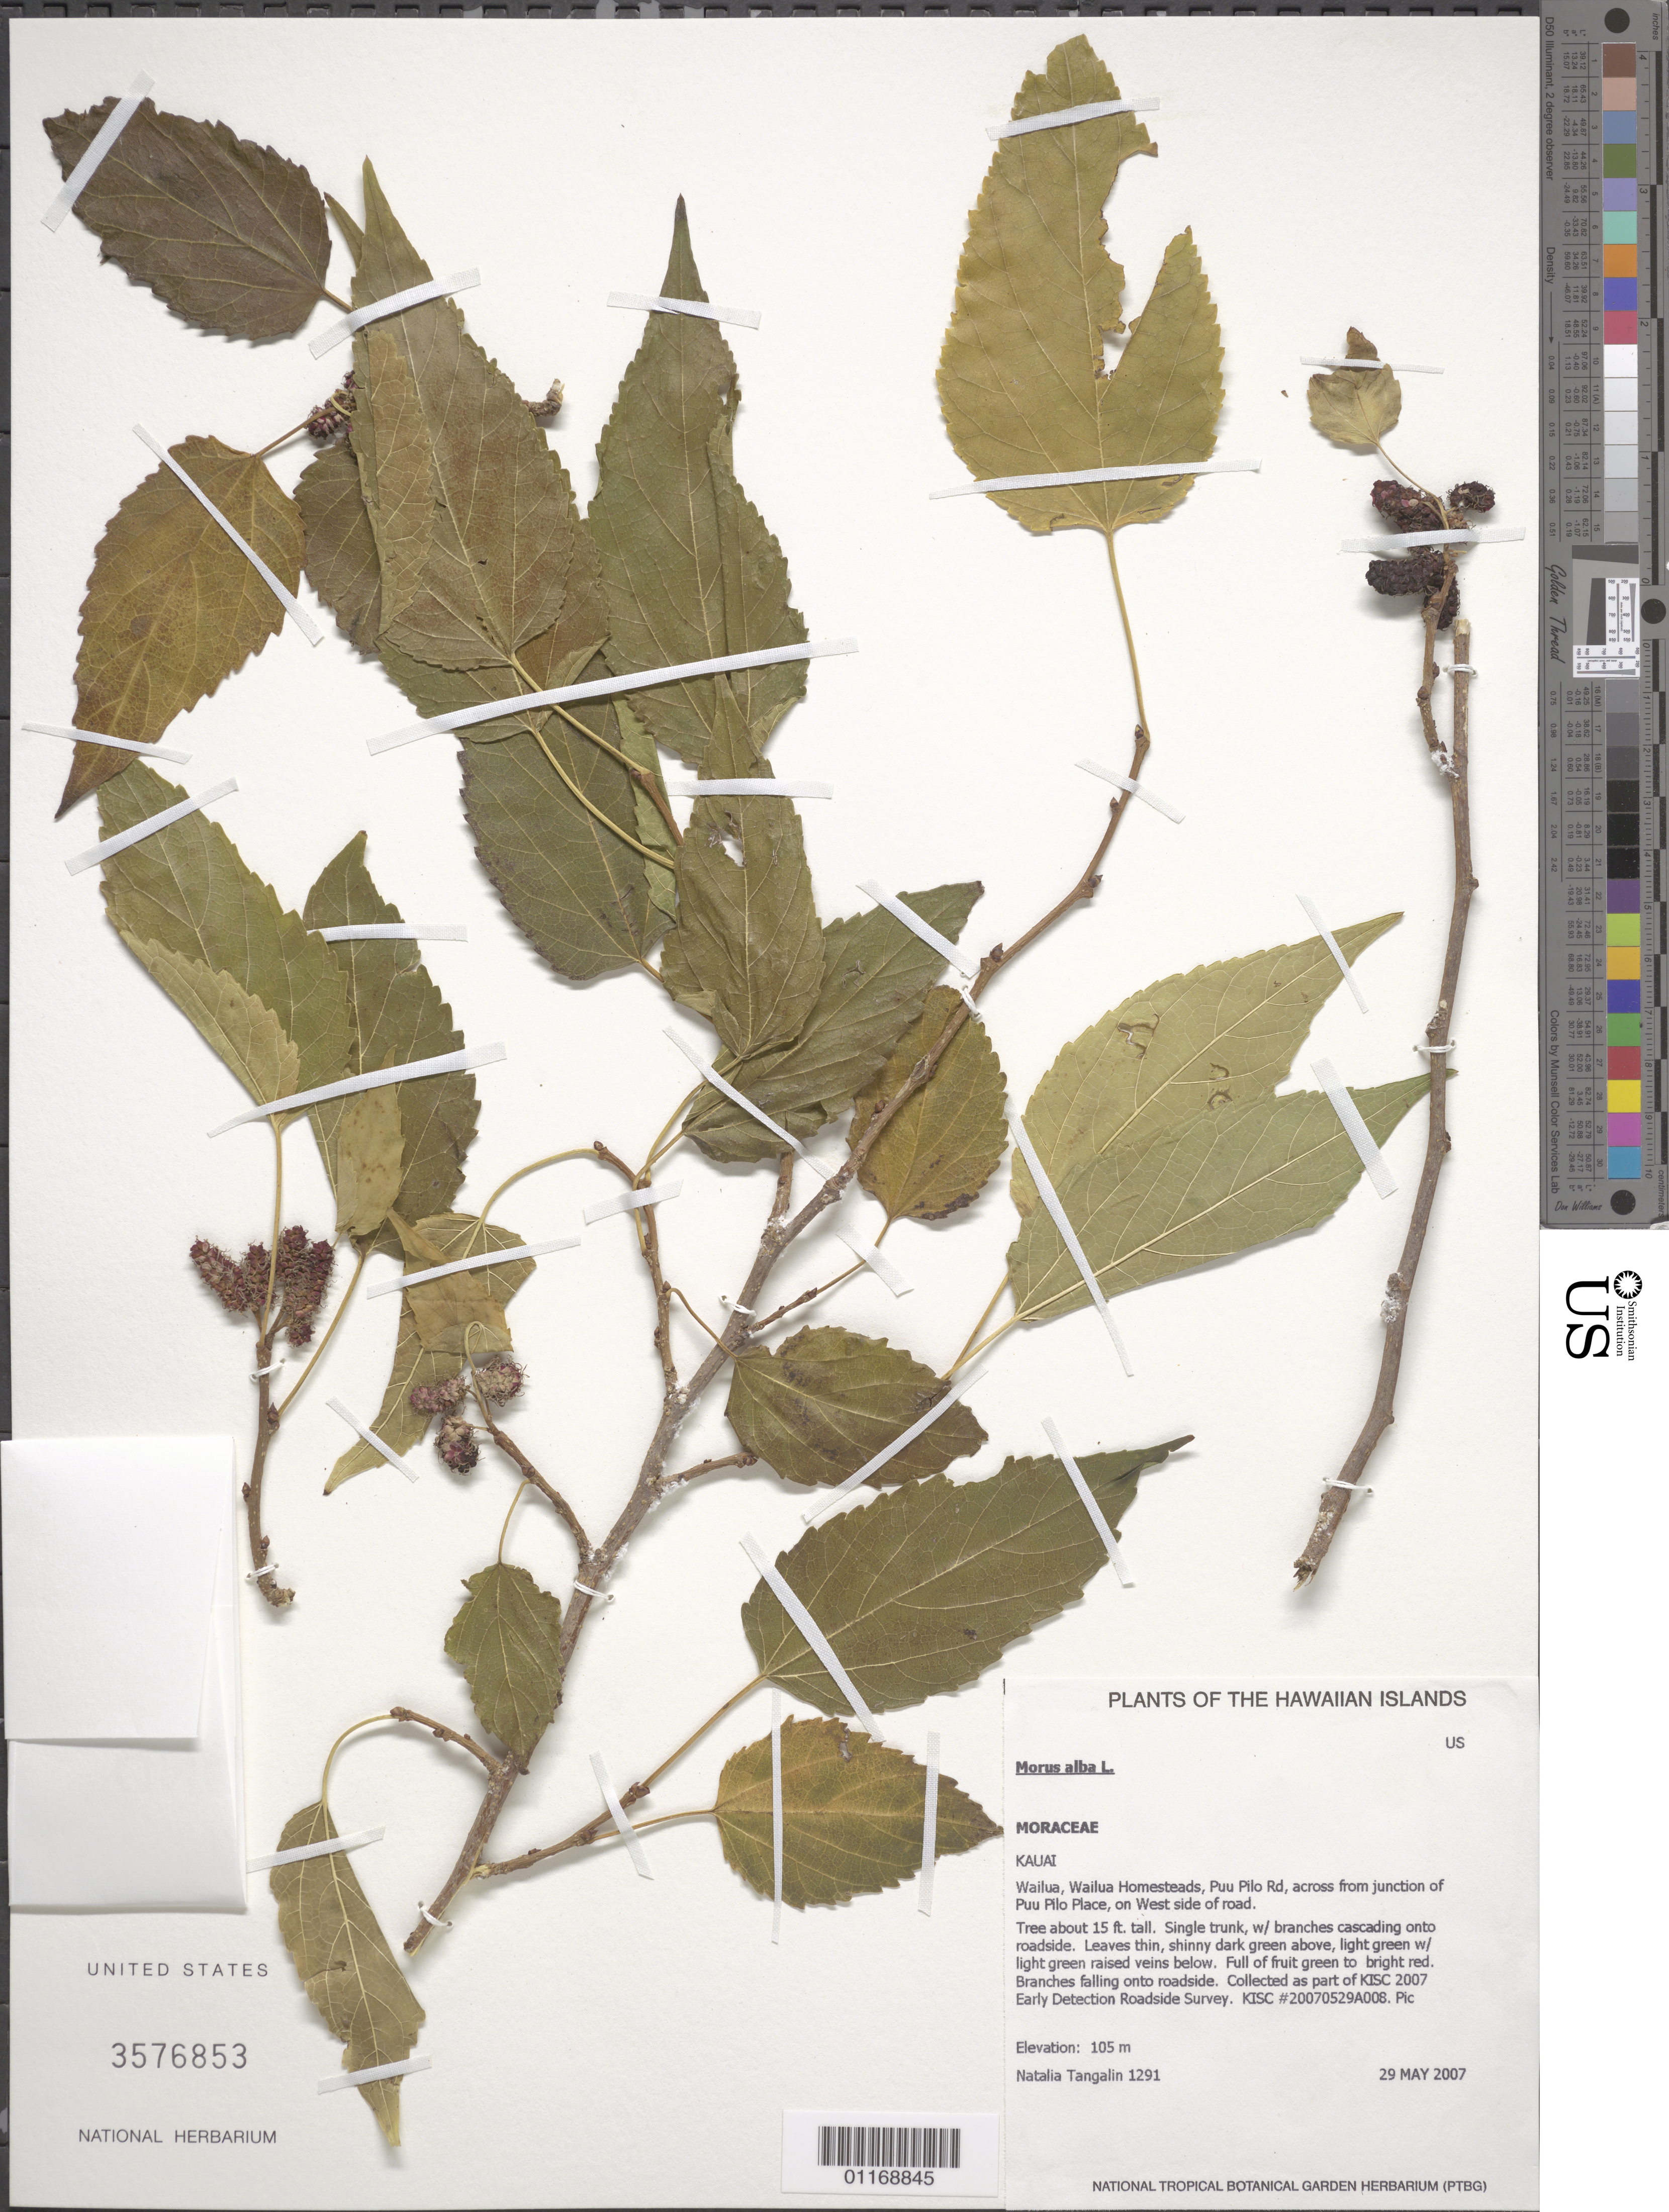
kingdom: Plantae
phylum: Tracheophyta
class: Magnoliopsida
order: Rosales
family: Moraceae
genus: Morus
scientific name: Morus alba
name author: L.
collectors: N. Tangalin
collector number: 1291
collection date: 2007-05-29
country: United States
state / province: Hawaii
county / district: Kauai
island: Kaua'i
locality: Wailua, Wailua Homesteads, Puu Pilo Rd, across from junction of Puu Pilo Place, on West side of road.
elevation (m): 105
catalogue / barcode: US 3576853